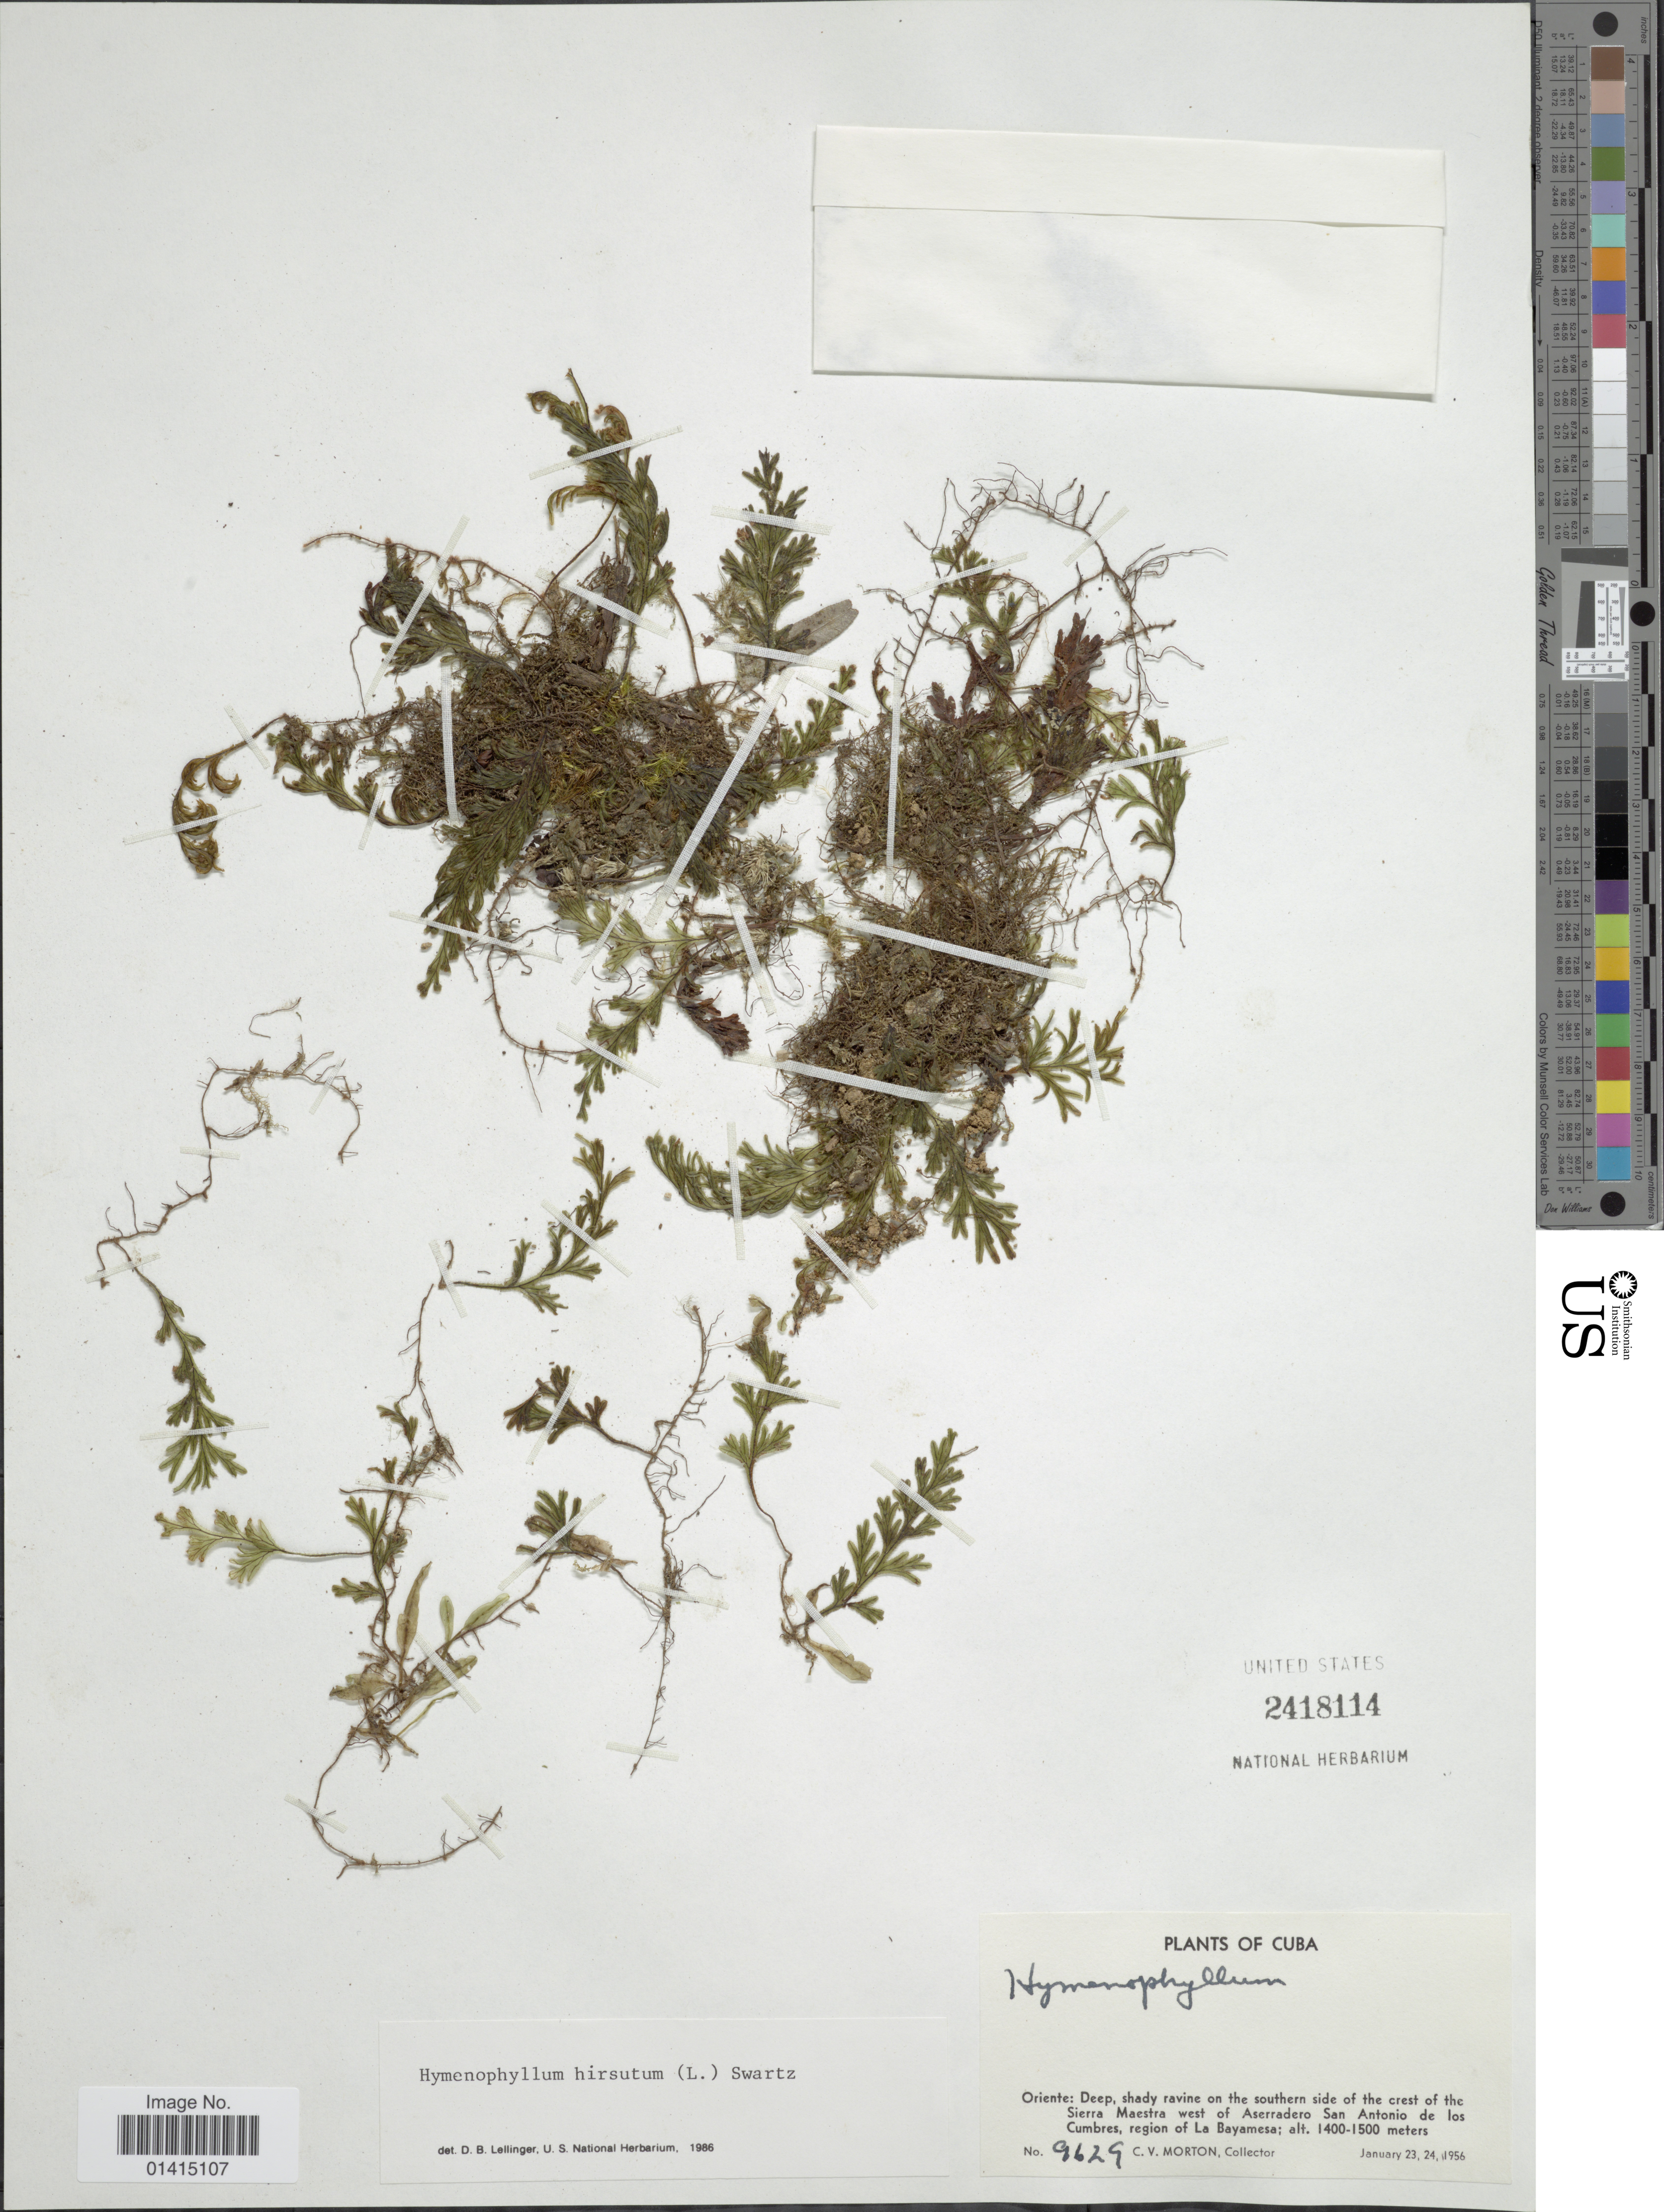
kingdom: Plantae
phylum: Tracheophyta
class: Polypodiopsida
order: Hymenophyllales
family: Hymenophyllaceae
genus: Hymenophyllum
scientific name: Hymenophyllum hirsutum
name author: (L.) Sw.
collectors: C. V. Morton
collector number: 9629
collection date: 1956-01-23/1956-01-24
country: Cuba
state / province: Oriente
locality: Oriente: Deep shady ravine on the southern side of the crest of the Sierra Maestra west of Aserradero San Antonio de los Cumbres, region of La Bayamesa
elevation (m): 1400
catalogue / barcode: US 2418114